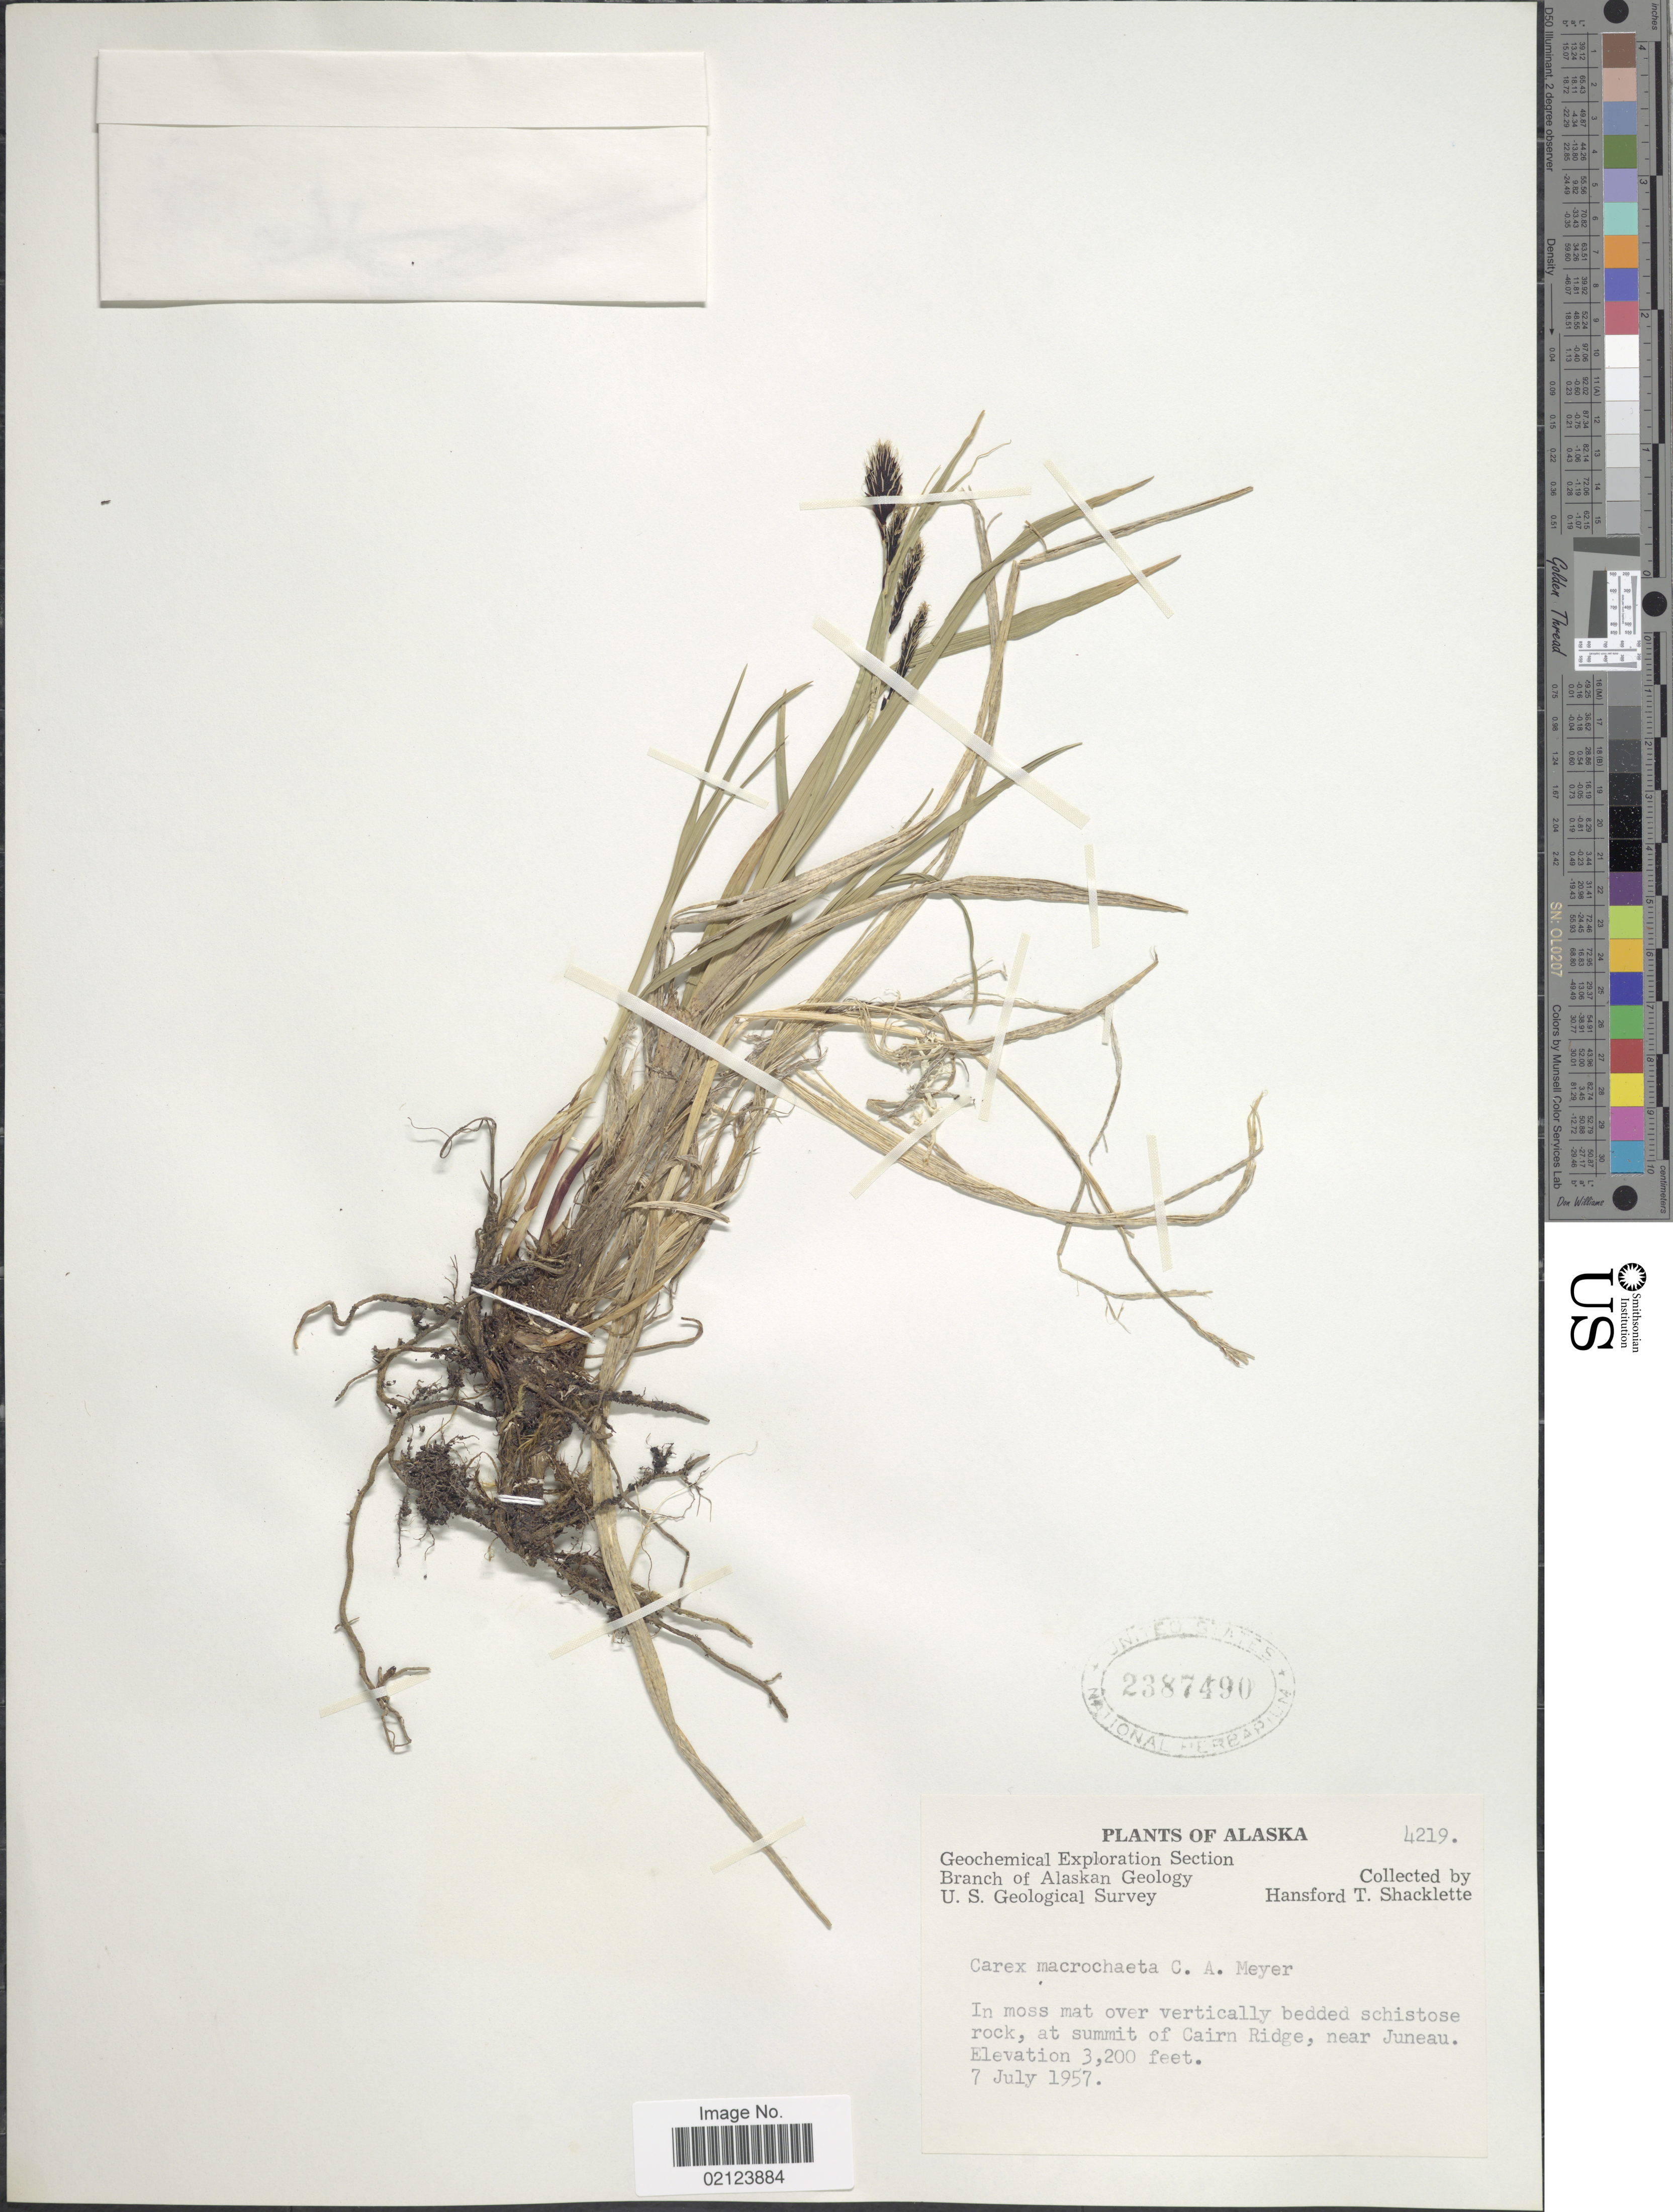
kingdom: Plantae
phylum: Tracheophyta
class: Liliopsida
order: Poales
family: Cyperaceae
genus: Carex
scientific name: Carex macrochaeta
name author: C.A. Mey.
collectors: H. Shacklette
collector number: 4219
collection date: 1957-07-07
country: United States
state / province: Alaska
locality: At summit of Cairn Ridge, near Juneau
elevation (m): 975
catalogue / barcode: US 2387490